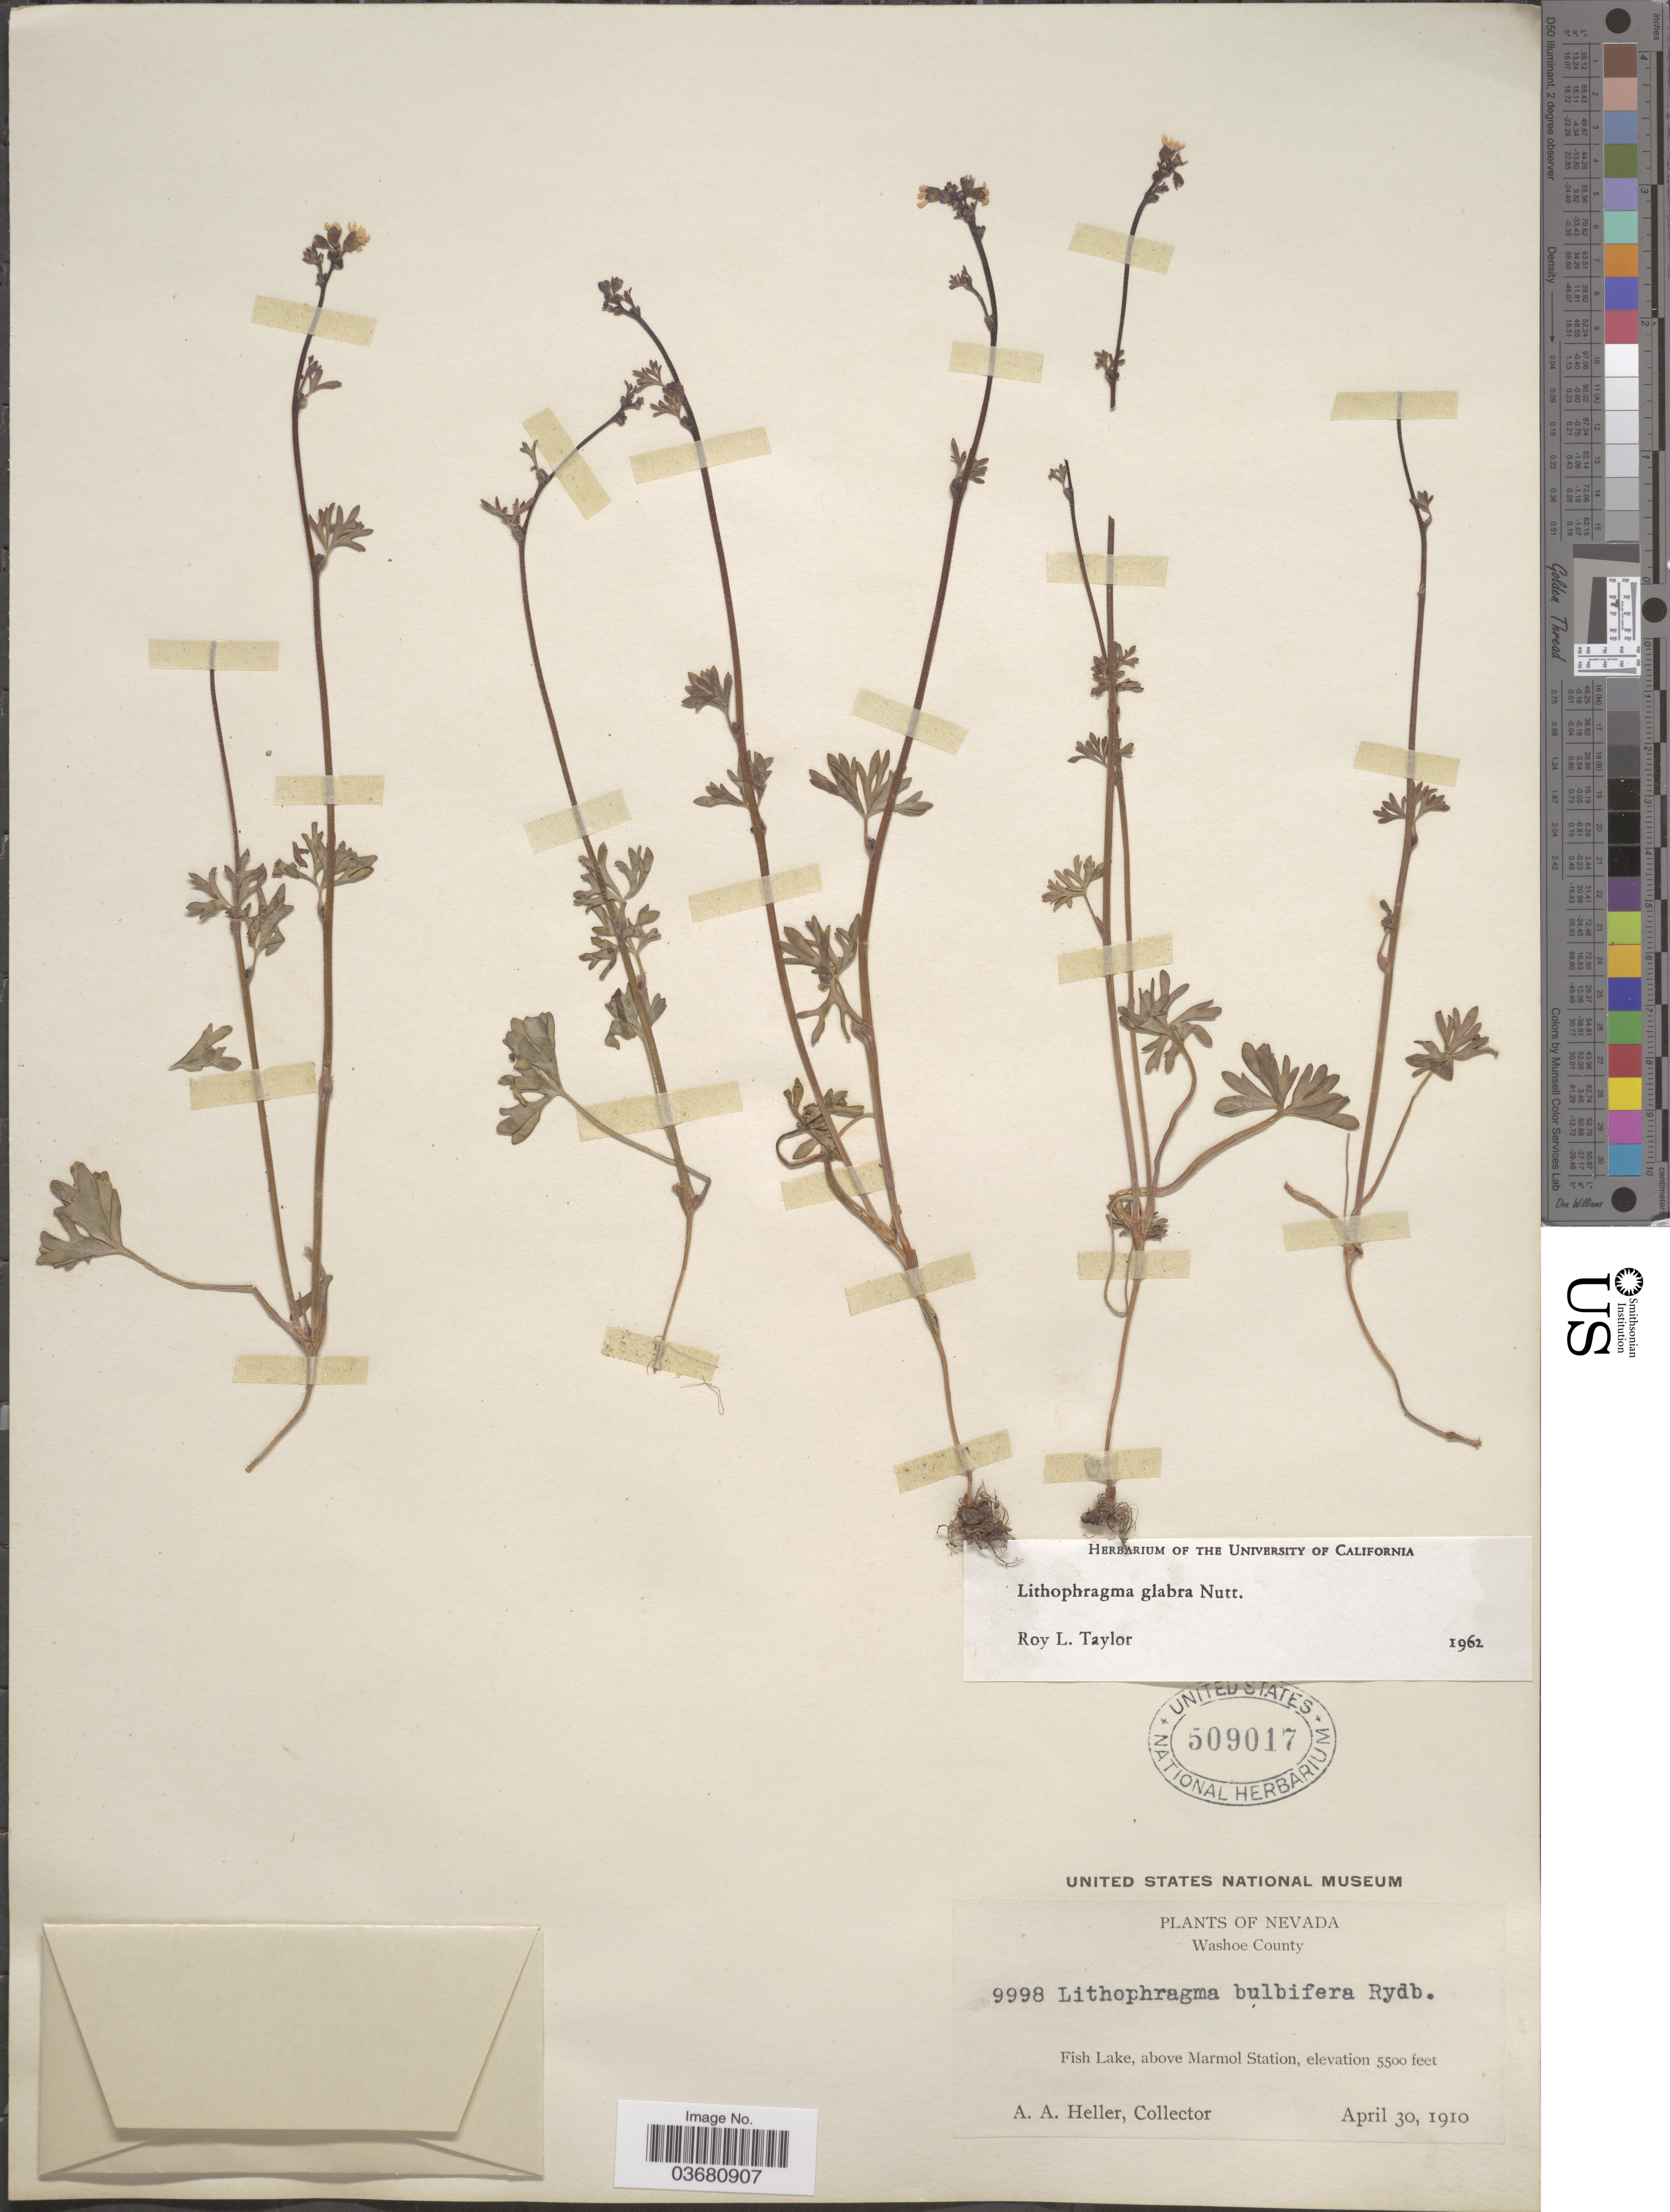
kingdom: Plantae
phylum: Tracheophyta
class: Magnoliopsida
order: Saxifragales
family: Saxifragaceae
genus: Lithophragma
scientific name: Lithophragma glabrum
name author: Nutt.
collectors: A. A. Heller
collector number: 9998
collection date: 1910-04-30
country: United States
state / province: Nevada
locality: Washoe County. Fish Lake, above Marmol Station.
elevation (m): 1676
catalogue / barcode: US 509017